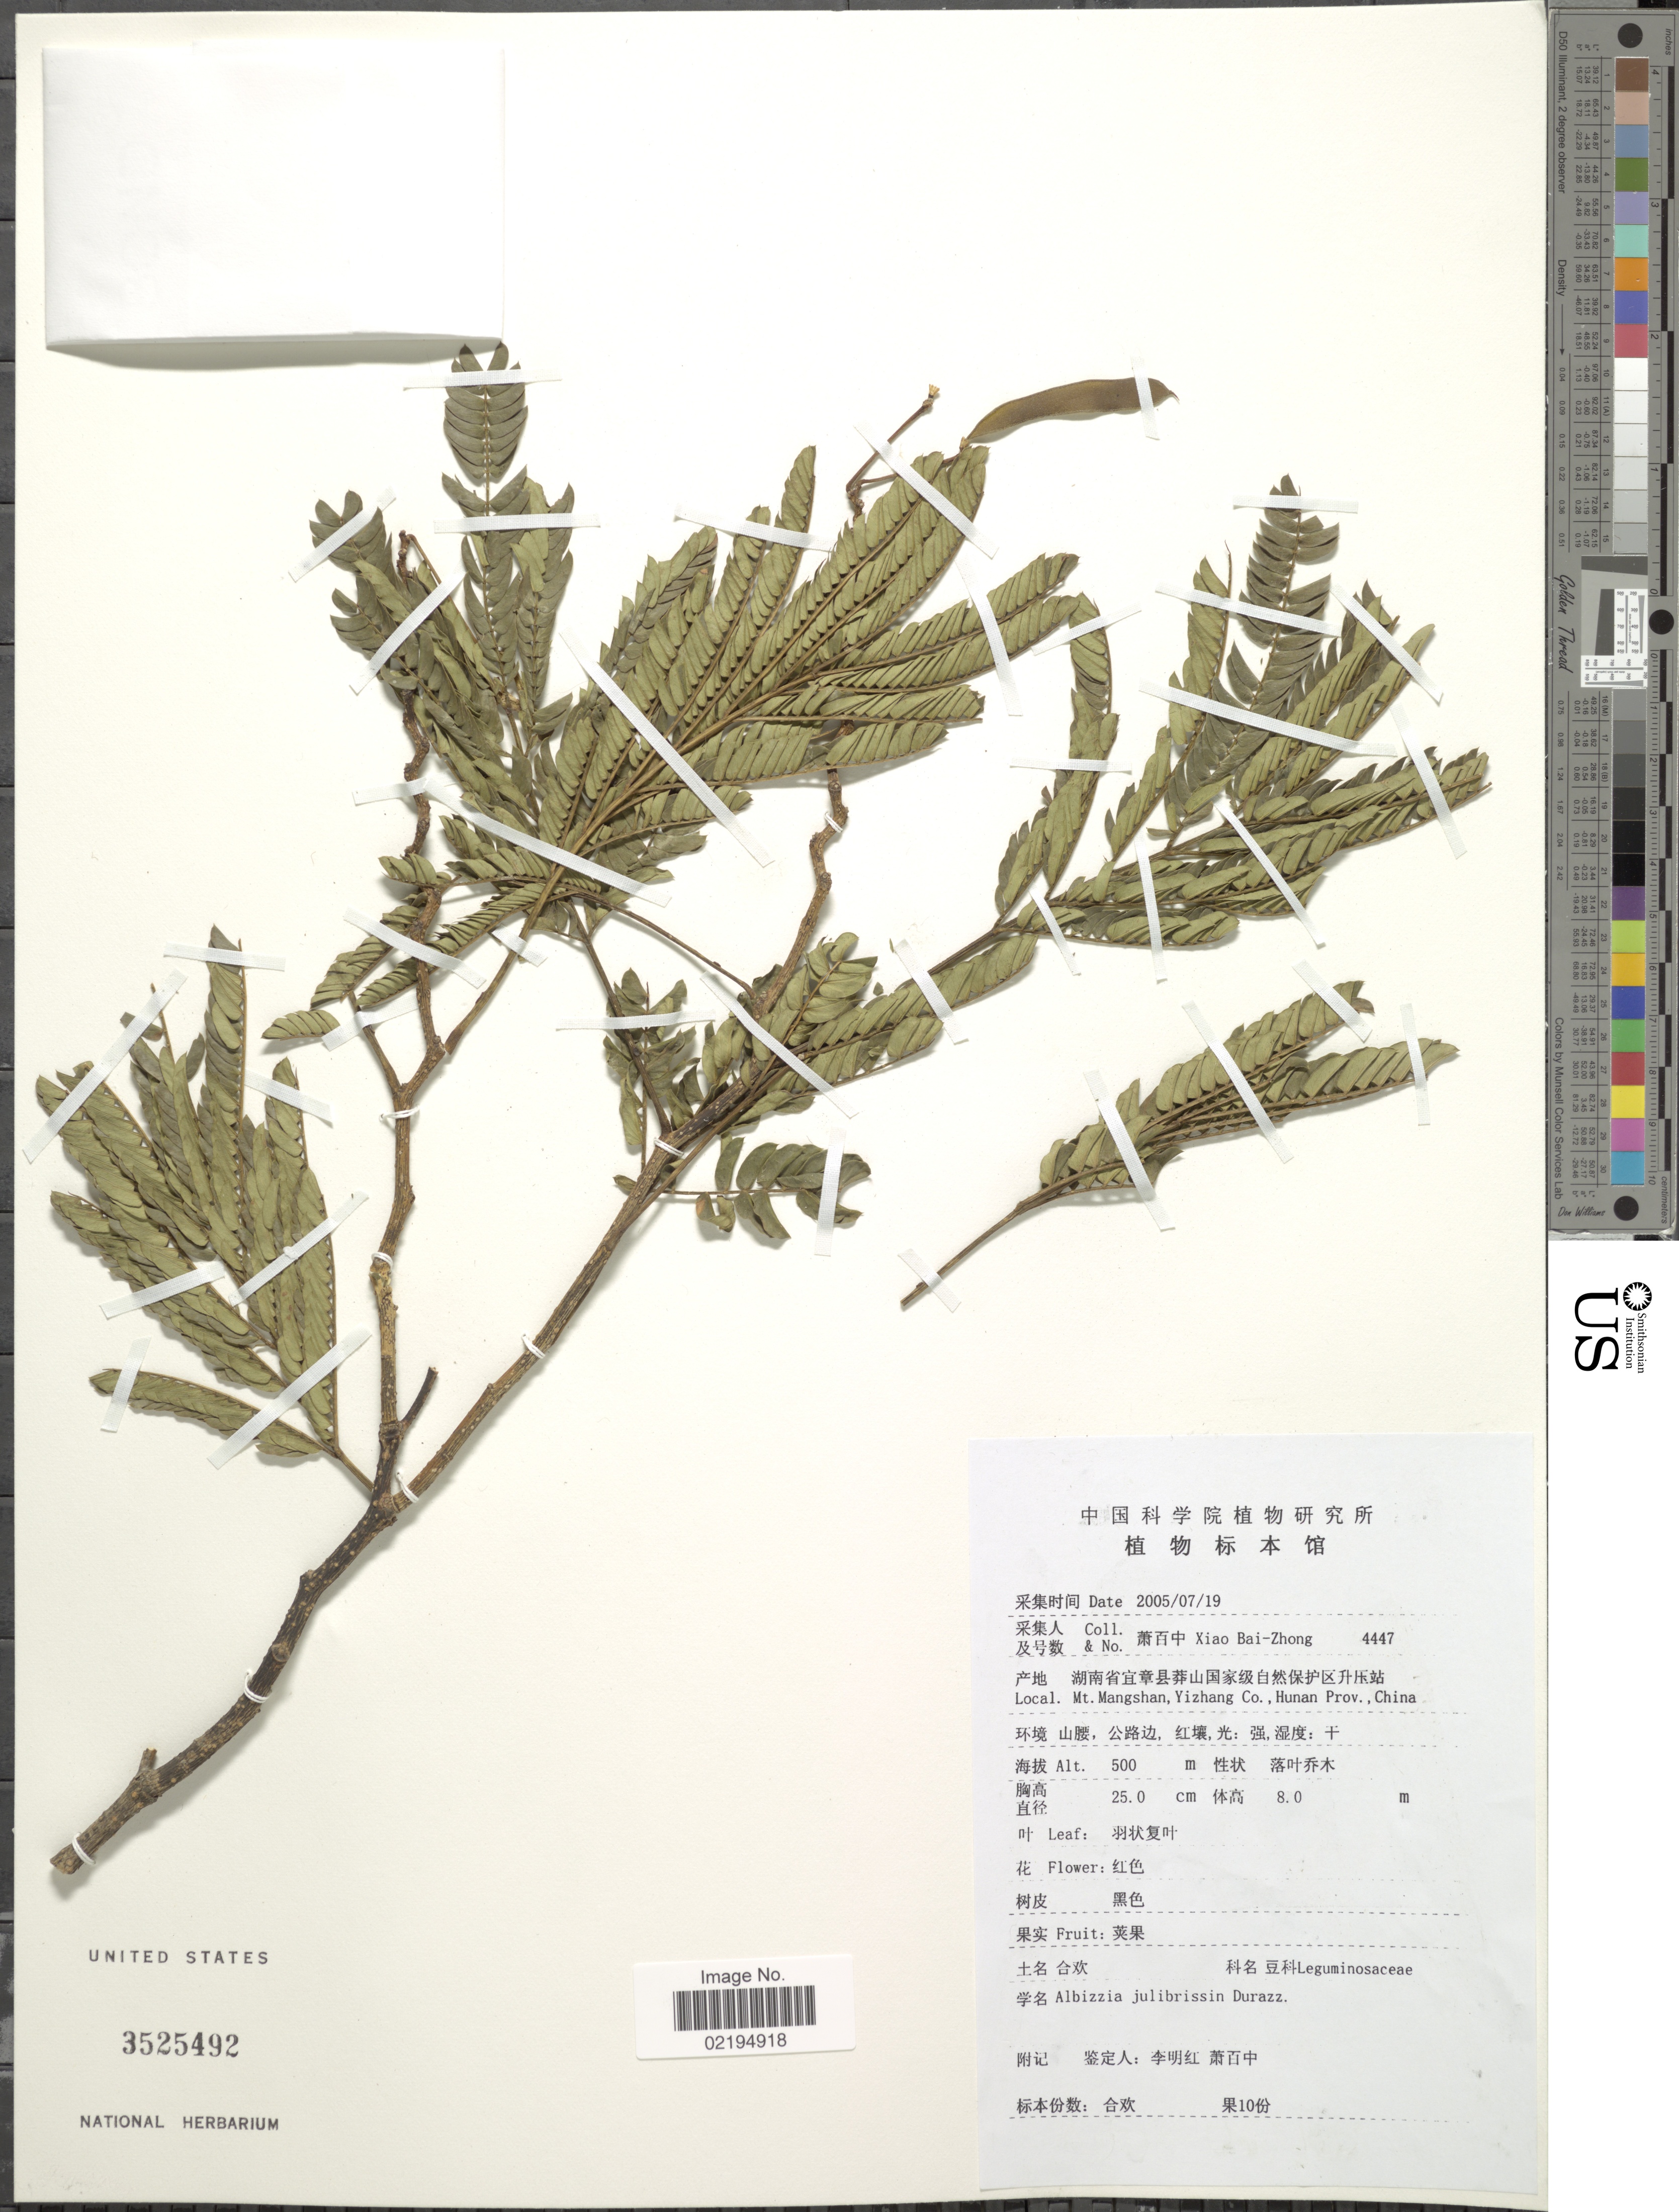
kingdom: Plantae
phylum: Tracheophyta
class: Magnoliopsida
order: Fabales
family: Fabaceae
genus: Albizia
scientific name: Albizia julibrissin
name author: Durazz.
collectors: B. Z. Xiao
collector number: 4447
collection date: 2005-07-19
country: China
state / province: Hunan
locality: Mt. Mangshan, Yizhang Co.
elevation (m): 500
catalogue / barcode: US 3525492